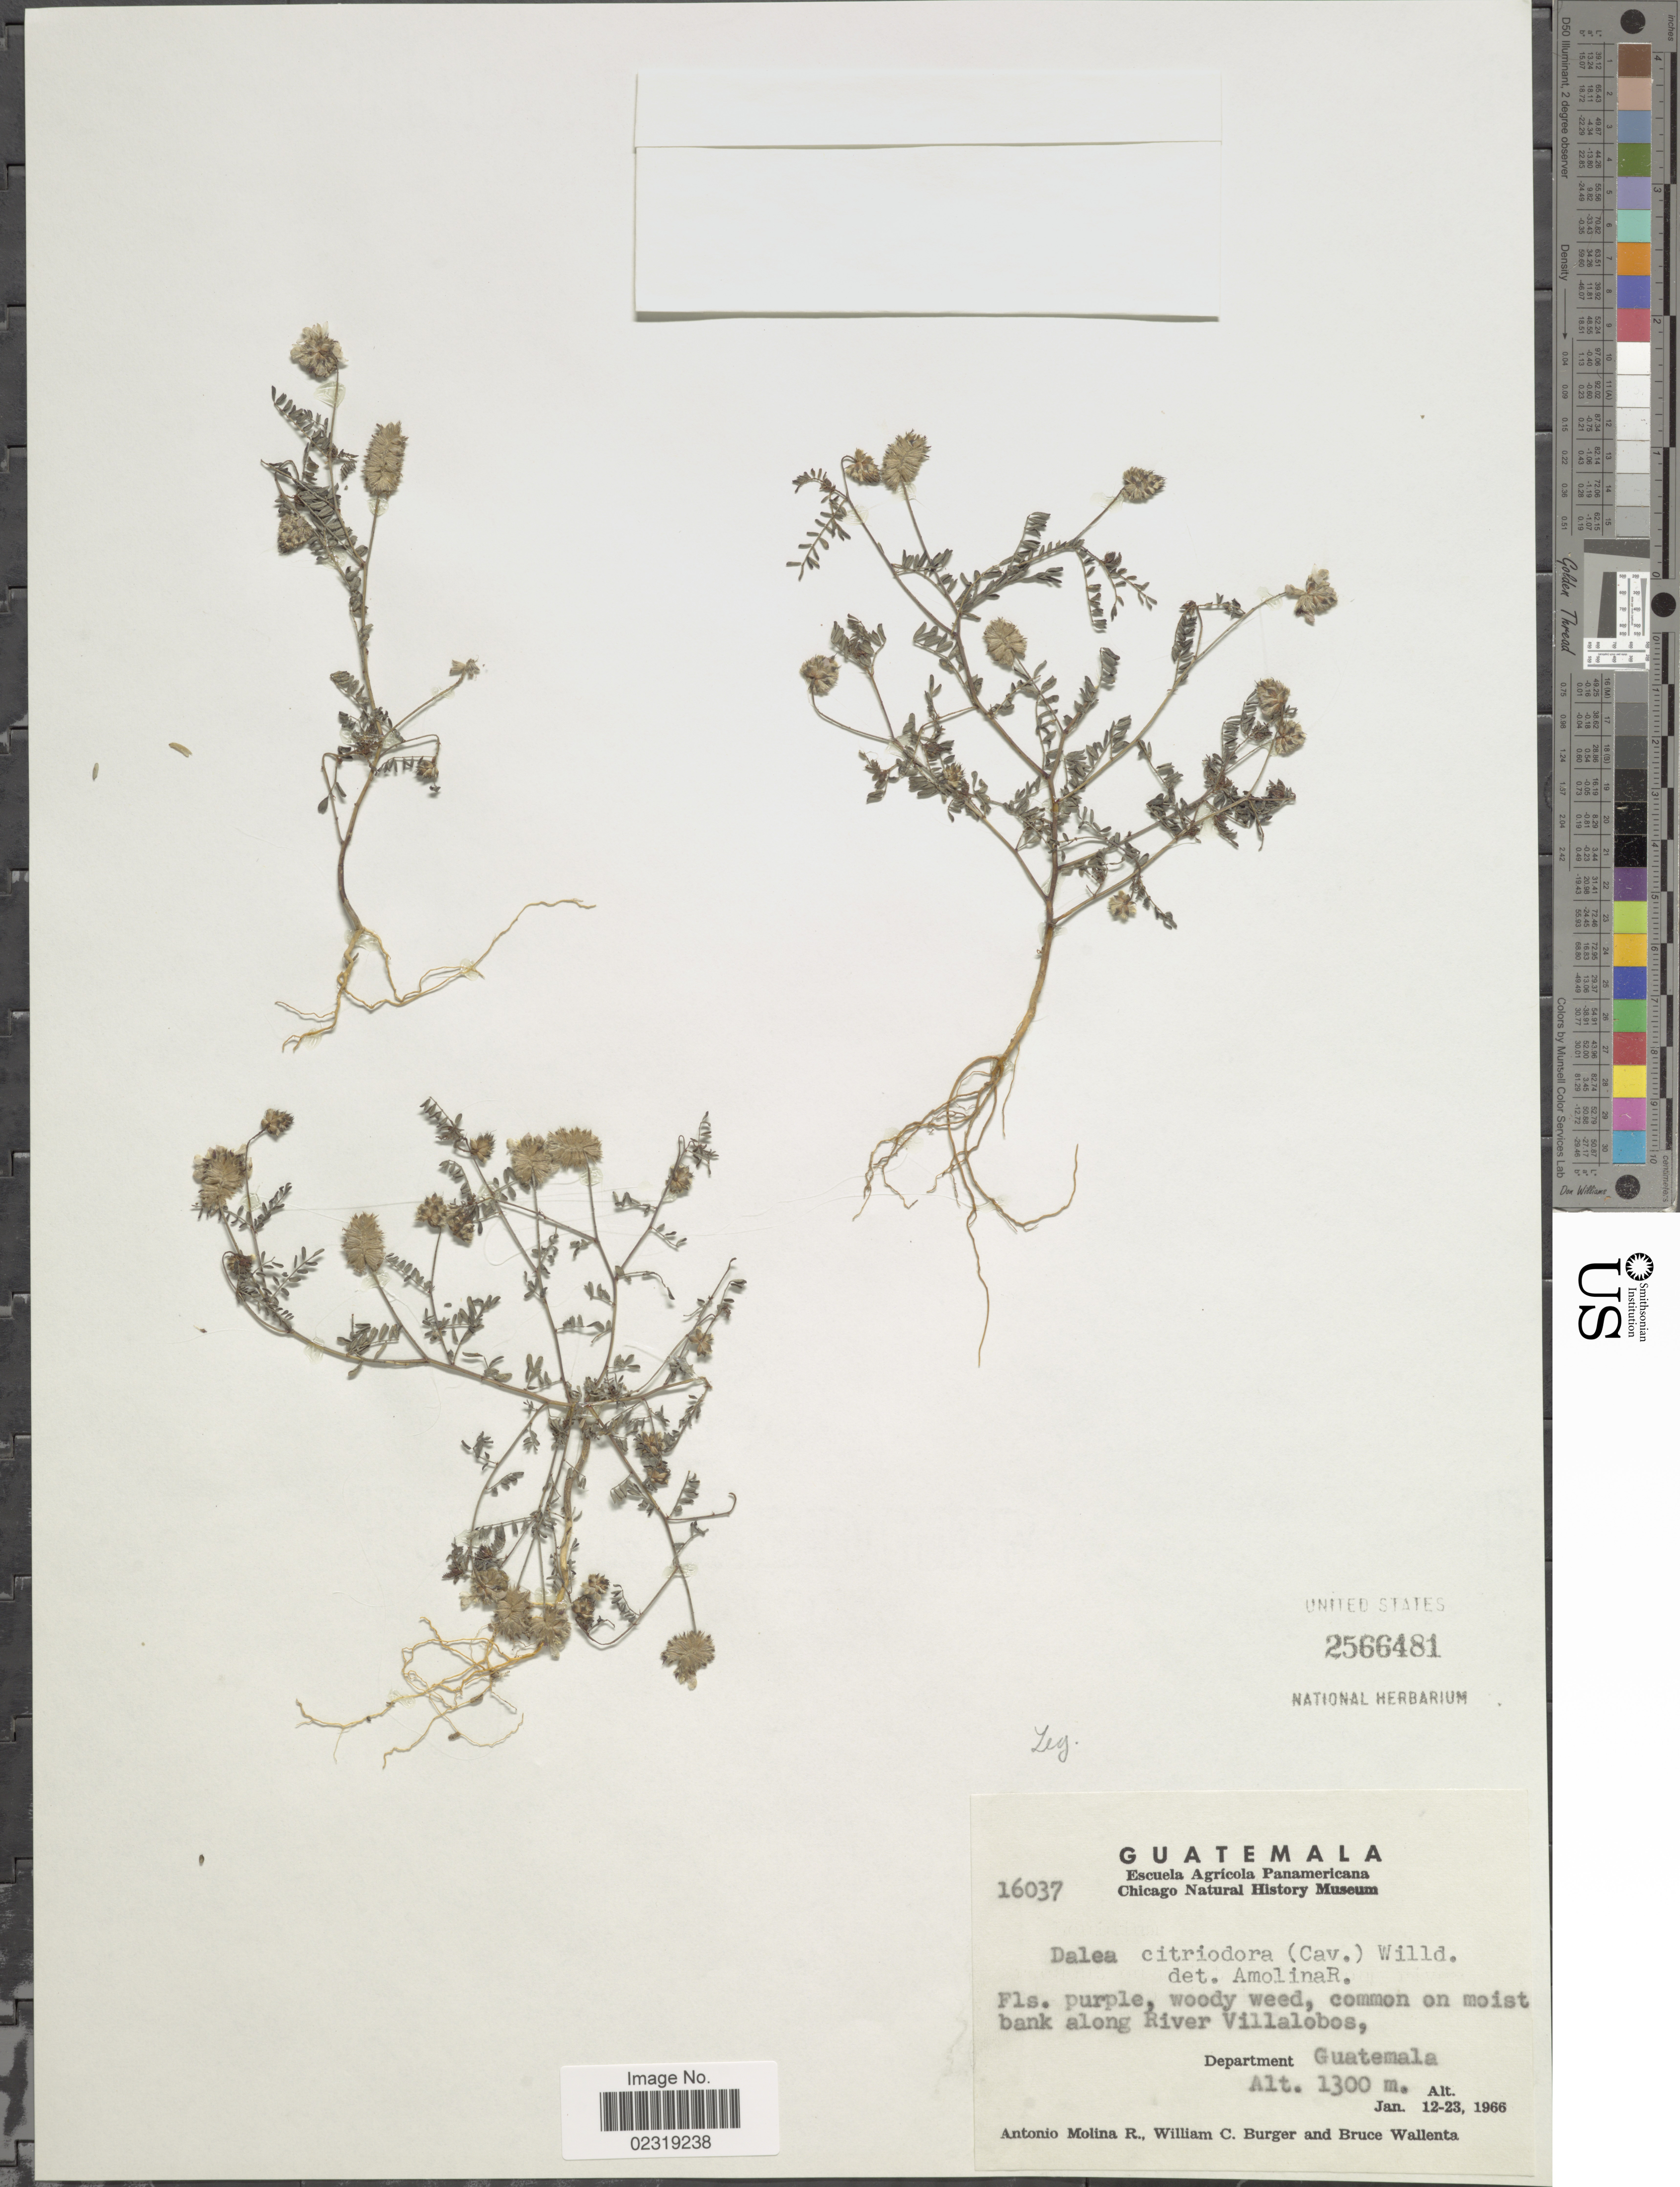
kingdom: Plantae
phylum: Tracheophyta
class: Magnoliopsida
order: Fabales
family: Fabaceae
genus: Dalea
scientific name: Dalea foliolosa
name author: (Aiton) Barneby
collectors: A. Molina R., W. Burger & B. Wallenta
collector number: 16037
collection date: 1966-01-12/1966-01-23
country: Guatemala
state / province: Guatemala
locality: Common on moist bank along River Villalobos, Department Guatemala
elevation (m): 1300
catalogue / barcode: US 2566481